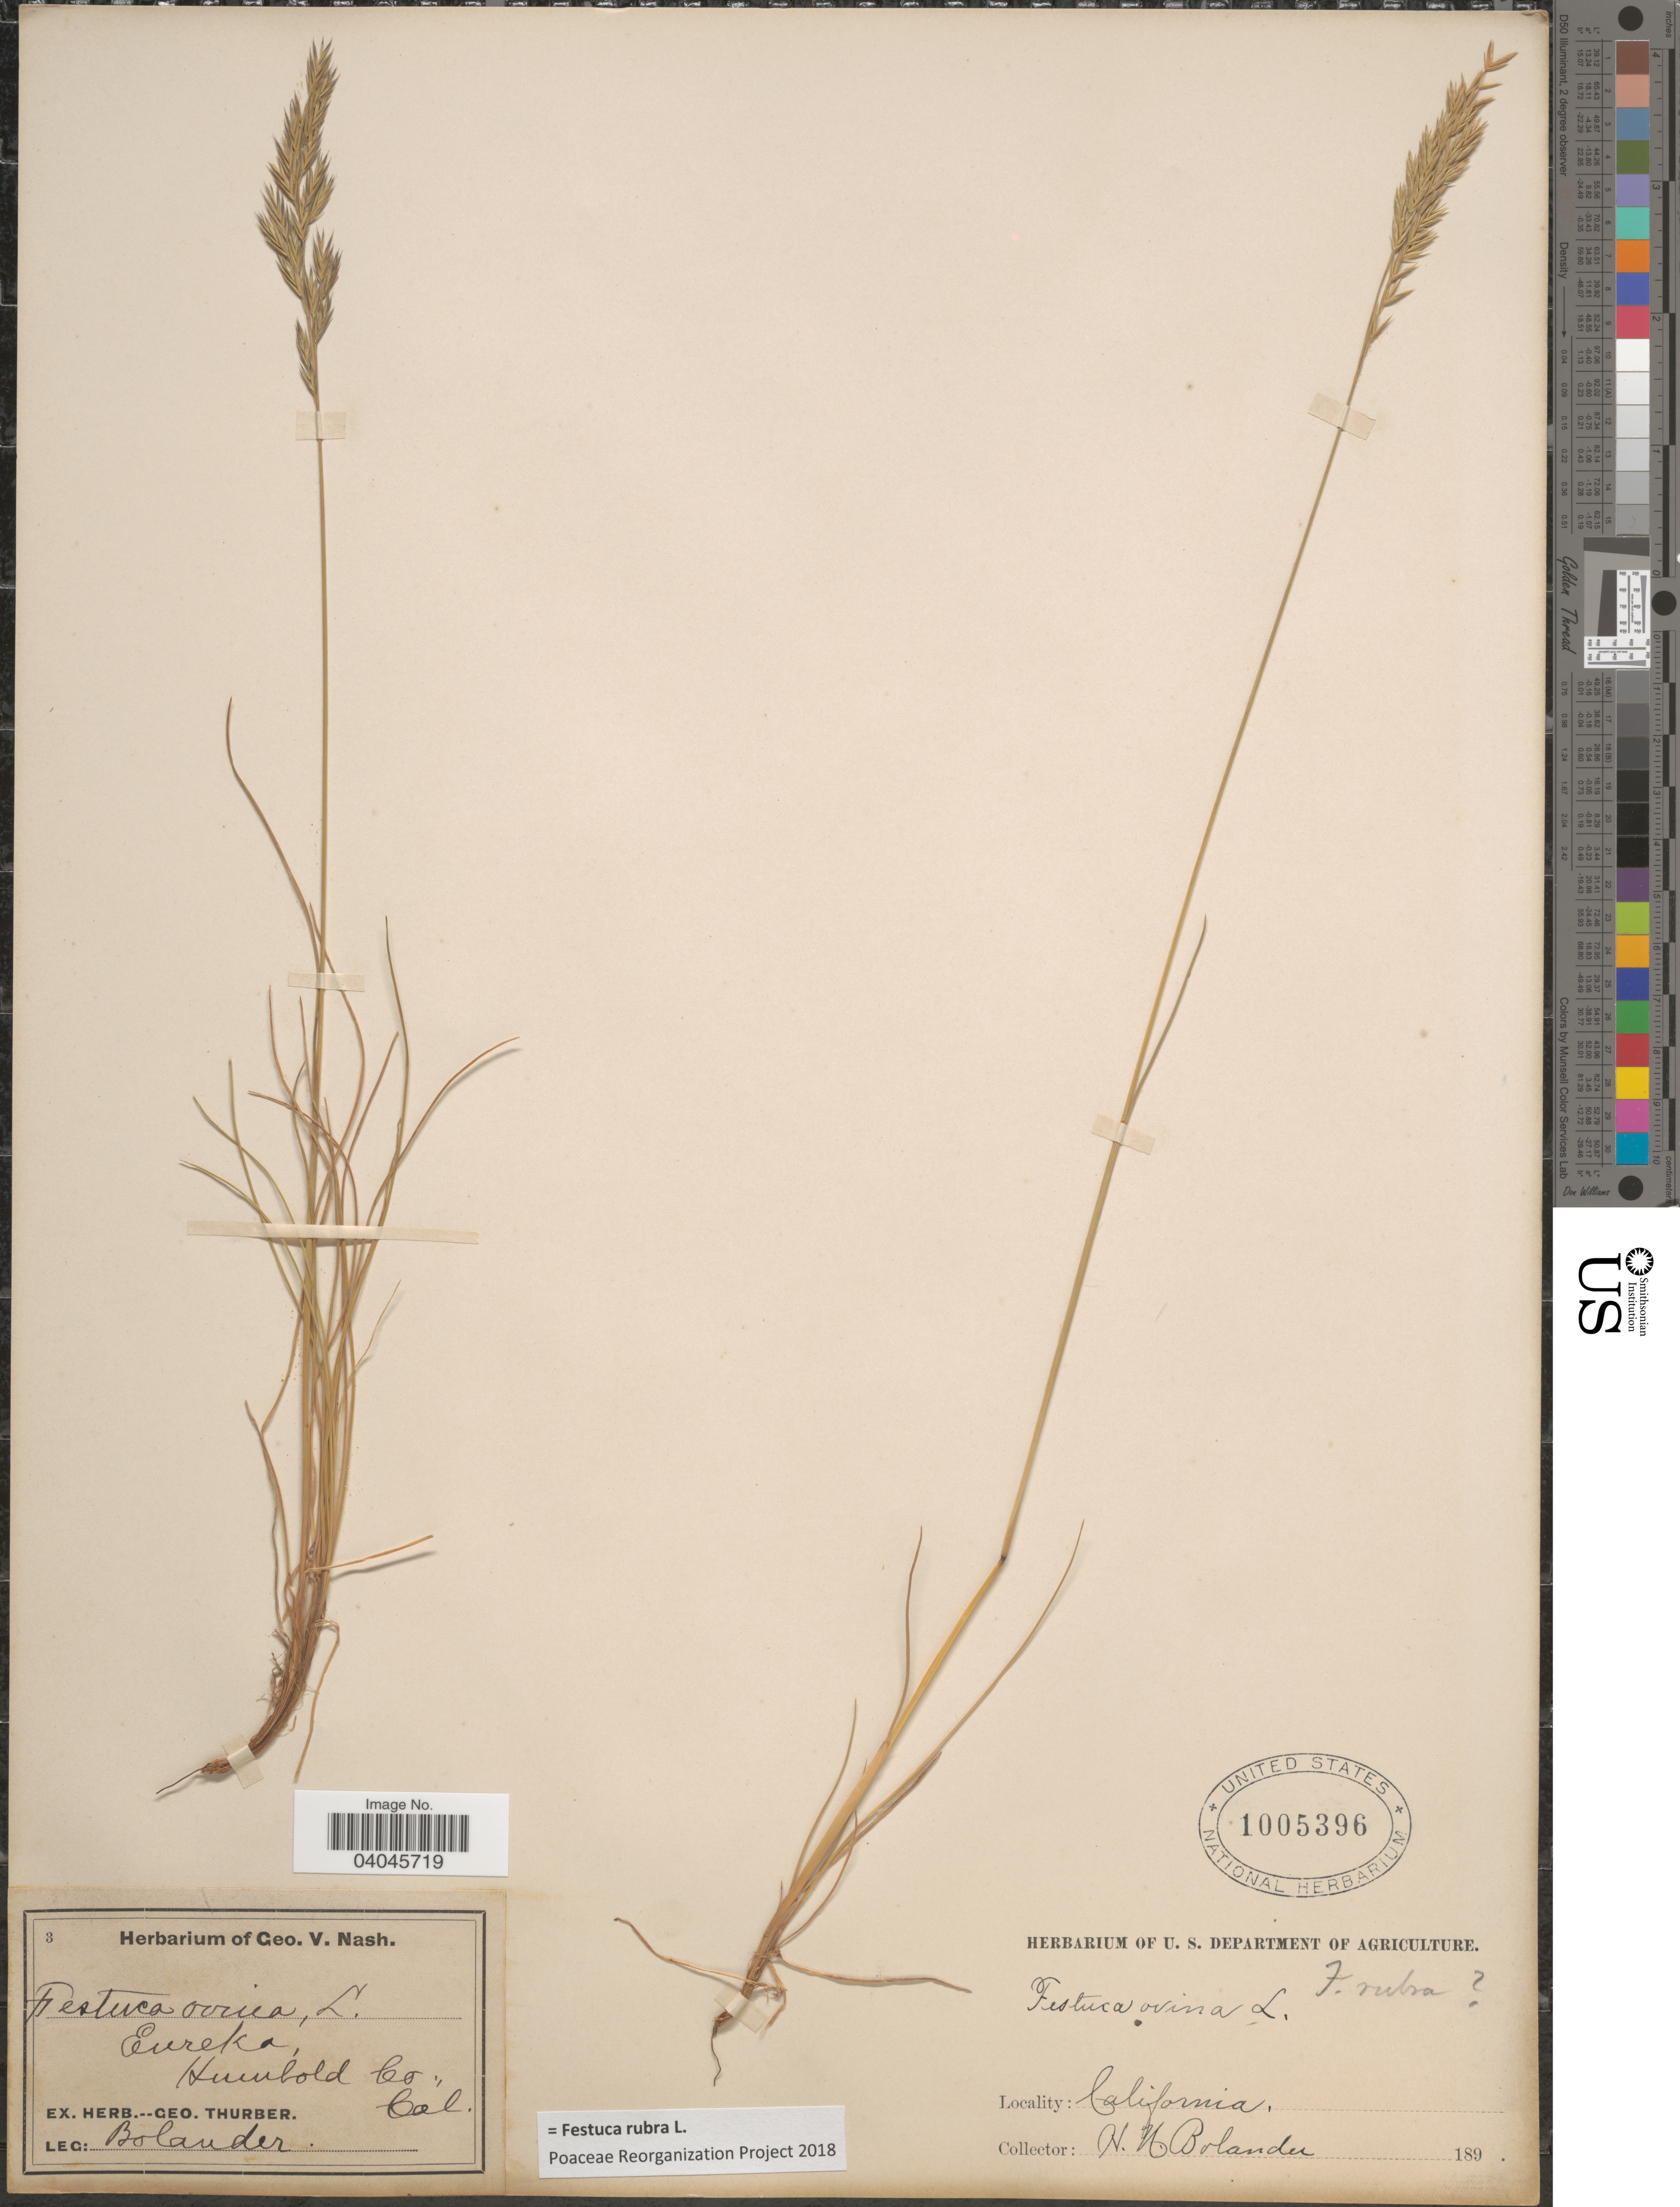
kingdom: Plantae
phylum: Tracheophyta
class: Liliopsida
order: Poales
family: Poaceae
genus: Festuca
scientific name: Festuca rubra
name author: L.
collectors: -. Bolander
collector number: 3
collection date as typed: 189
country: United States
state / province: California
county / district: Humboldt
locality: Eureka. Humboldt Co.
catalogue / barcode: US 1005396